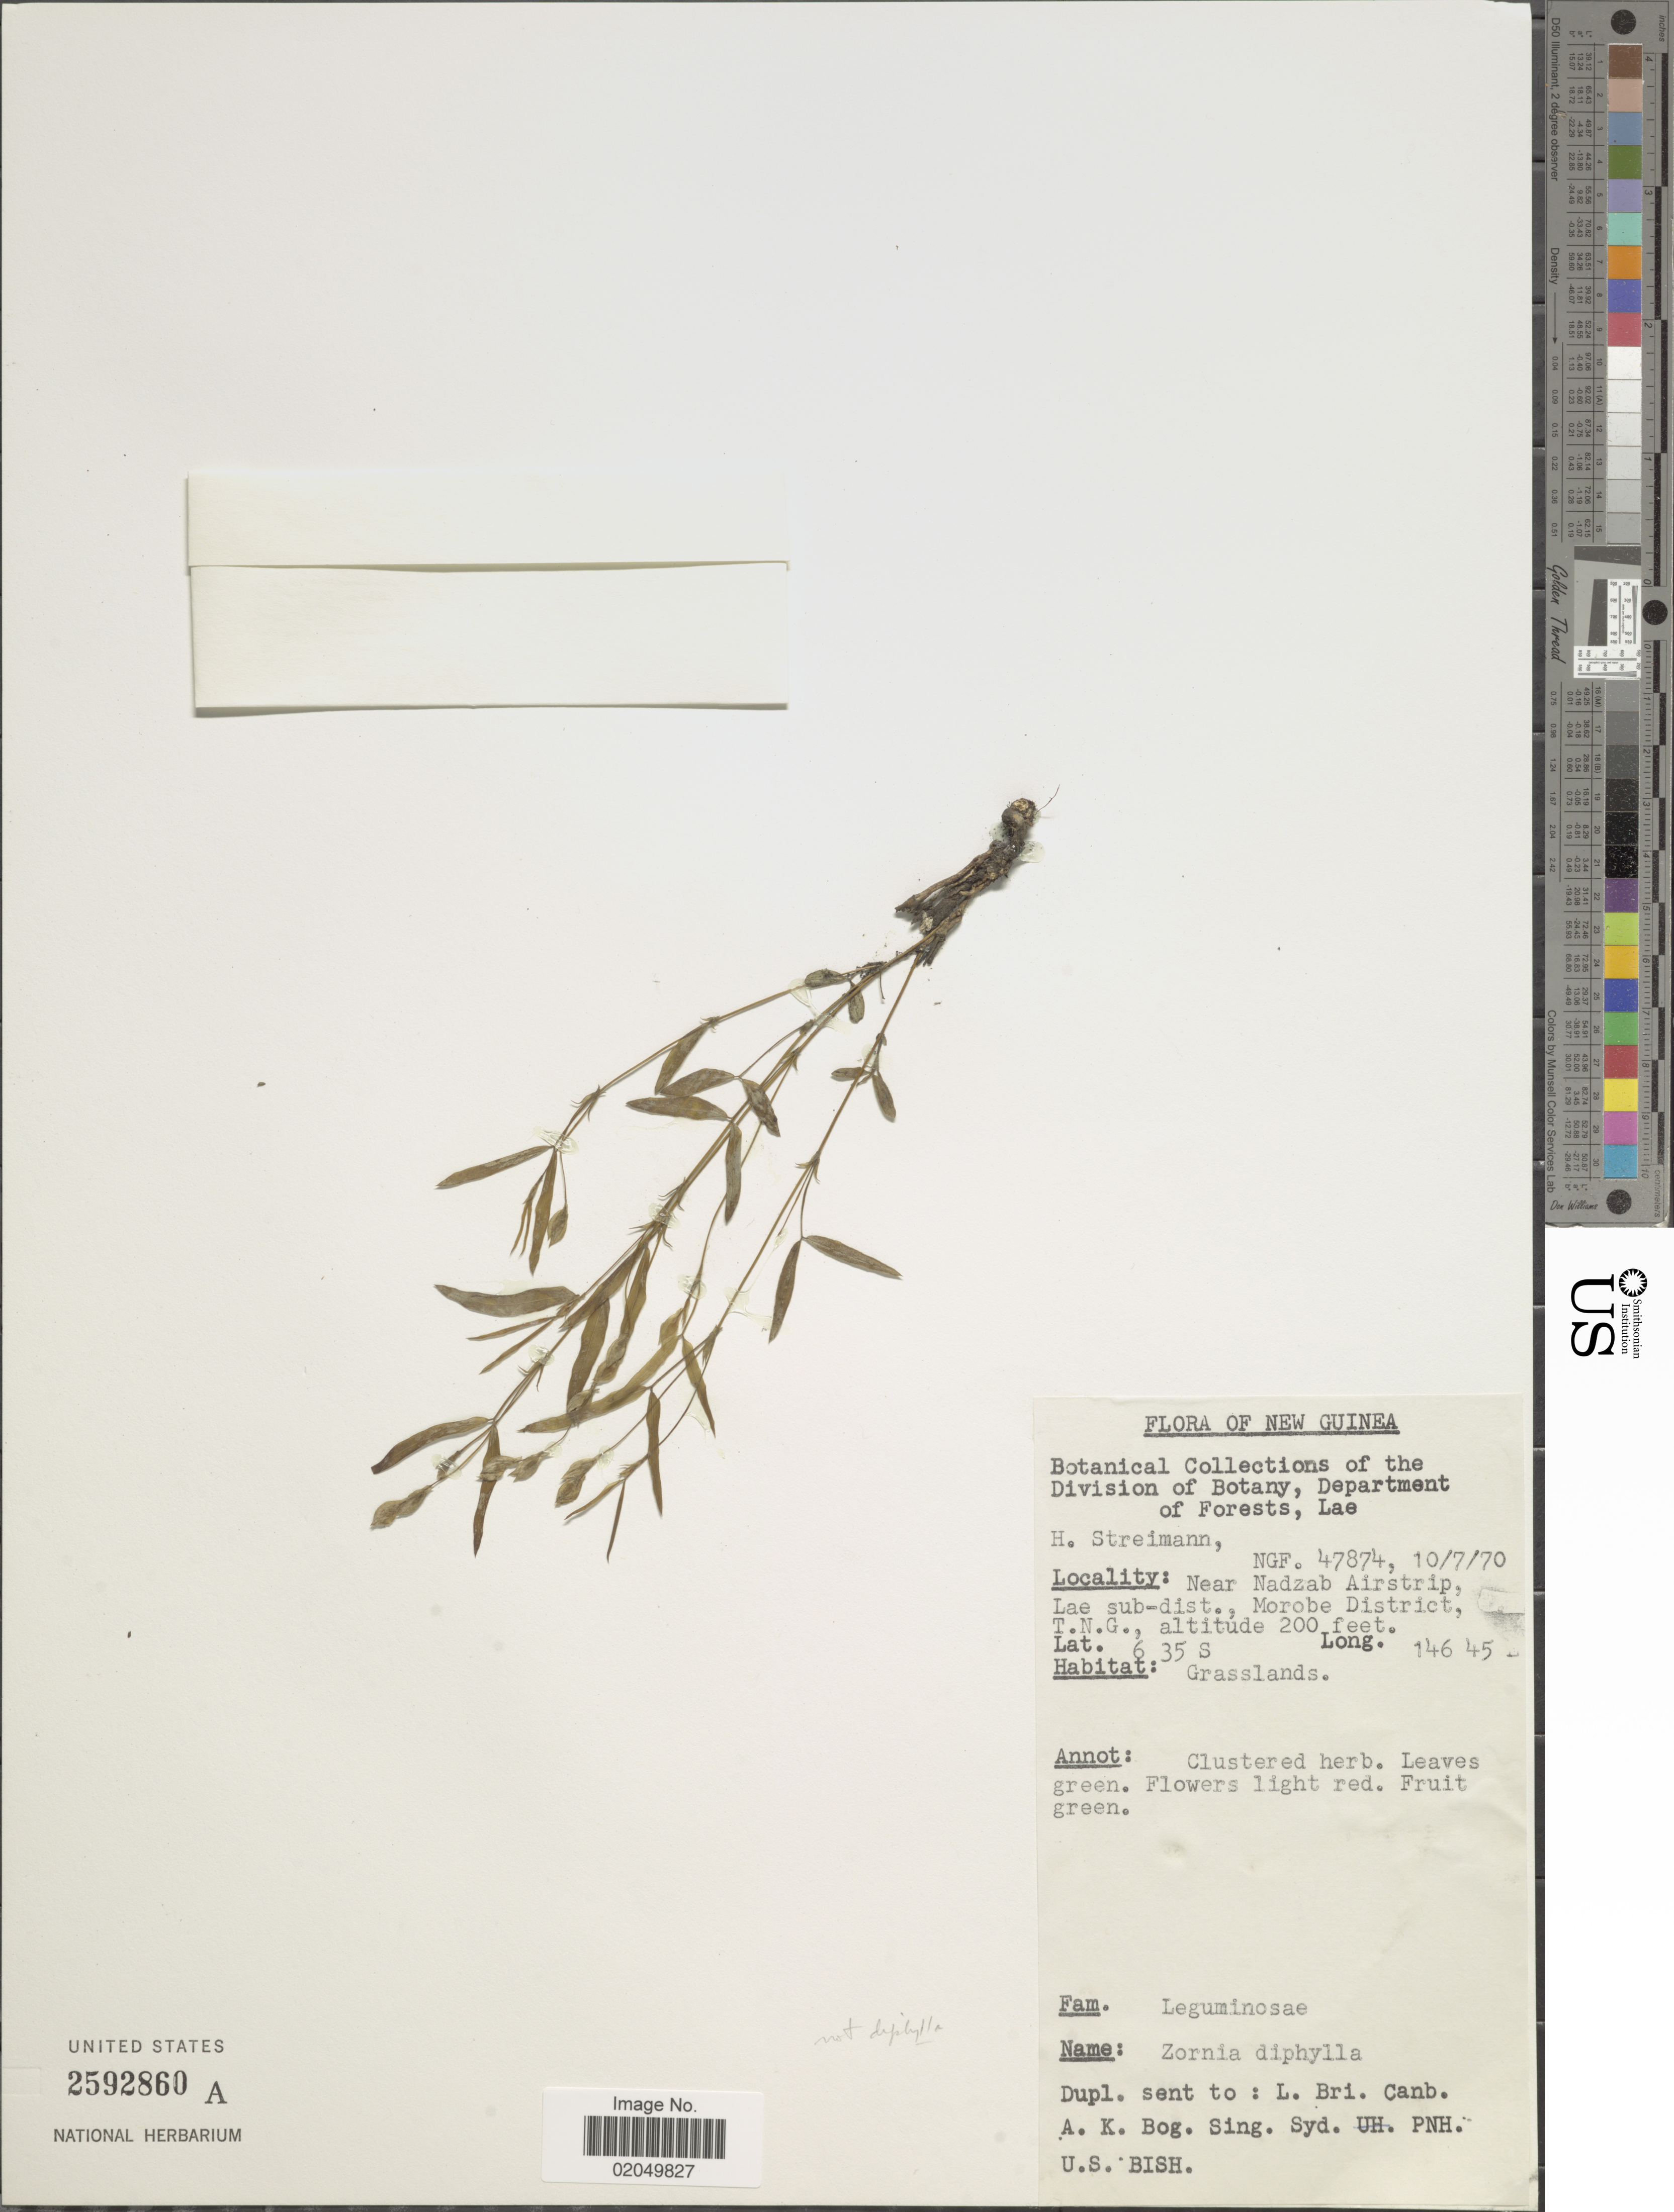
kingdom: Plantae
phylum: Tracheophyta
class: Magnoliopsida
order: Fabales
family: Fabaceae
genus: Zornia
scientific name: Zornia diphylla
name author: (L.) Pers.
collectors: H. Streiman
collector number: NGF 47874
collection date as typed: Transcribed d/m/y: 10/7/70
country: Papua New Guinea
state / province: Morobe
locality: New Guinea, near Nadzab Airstrip, Lae sub-dist.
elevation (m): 61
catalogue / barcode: US 2592860A